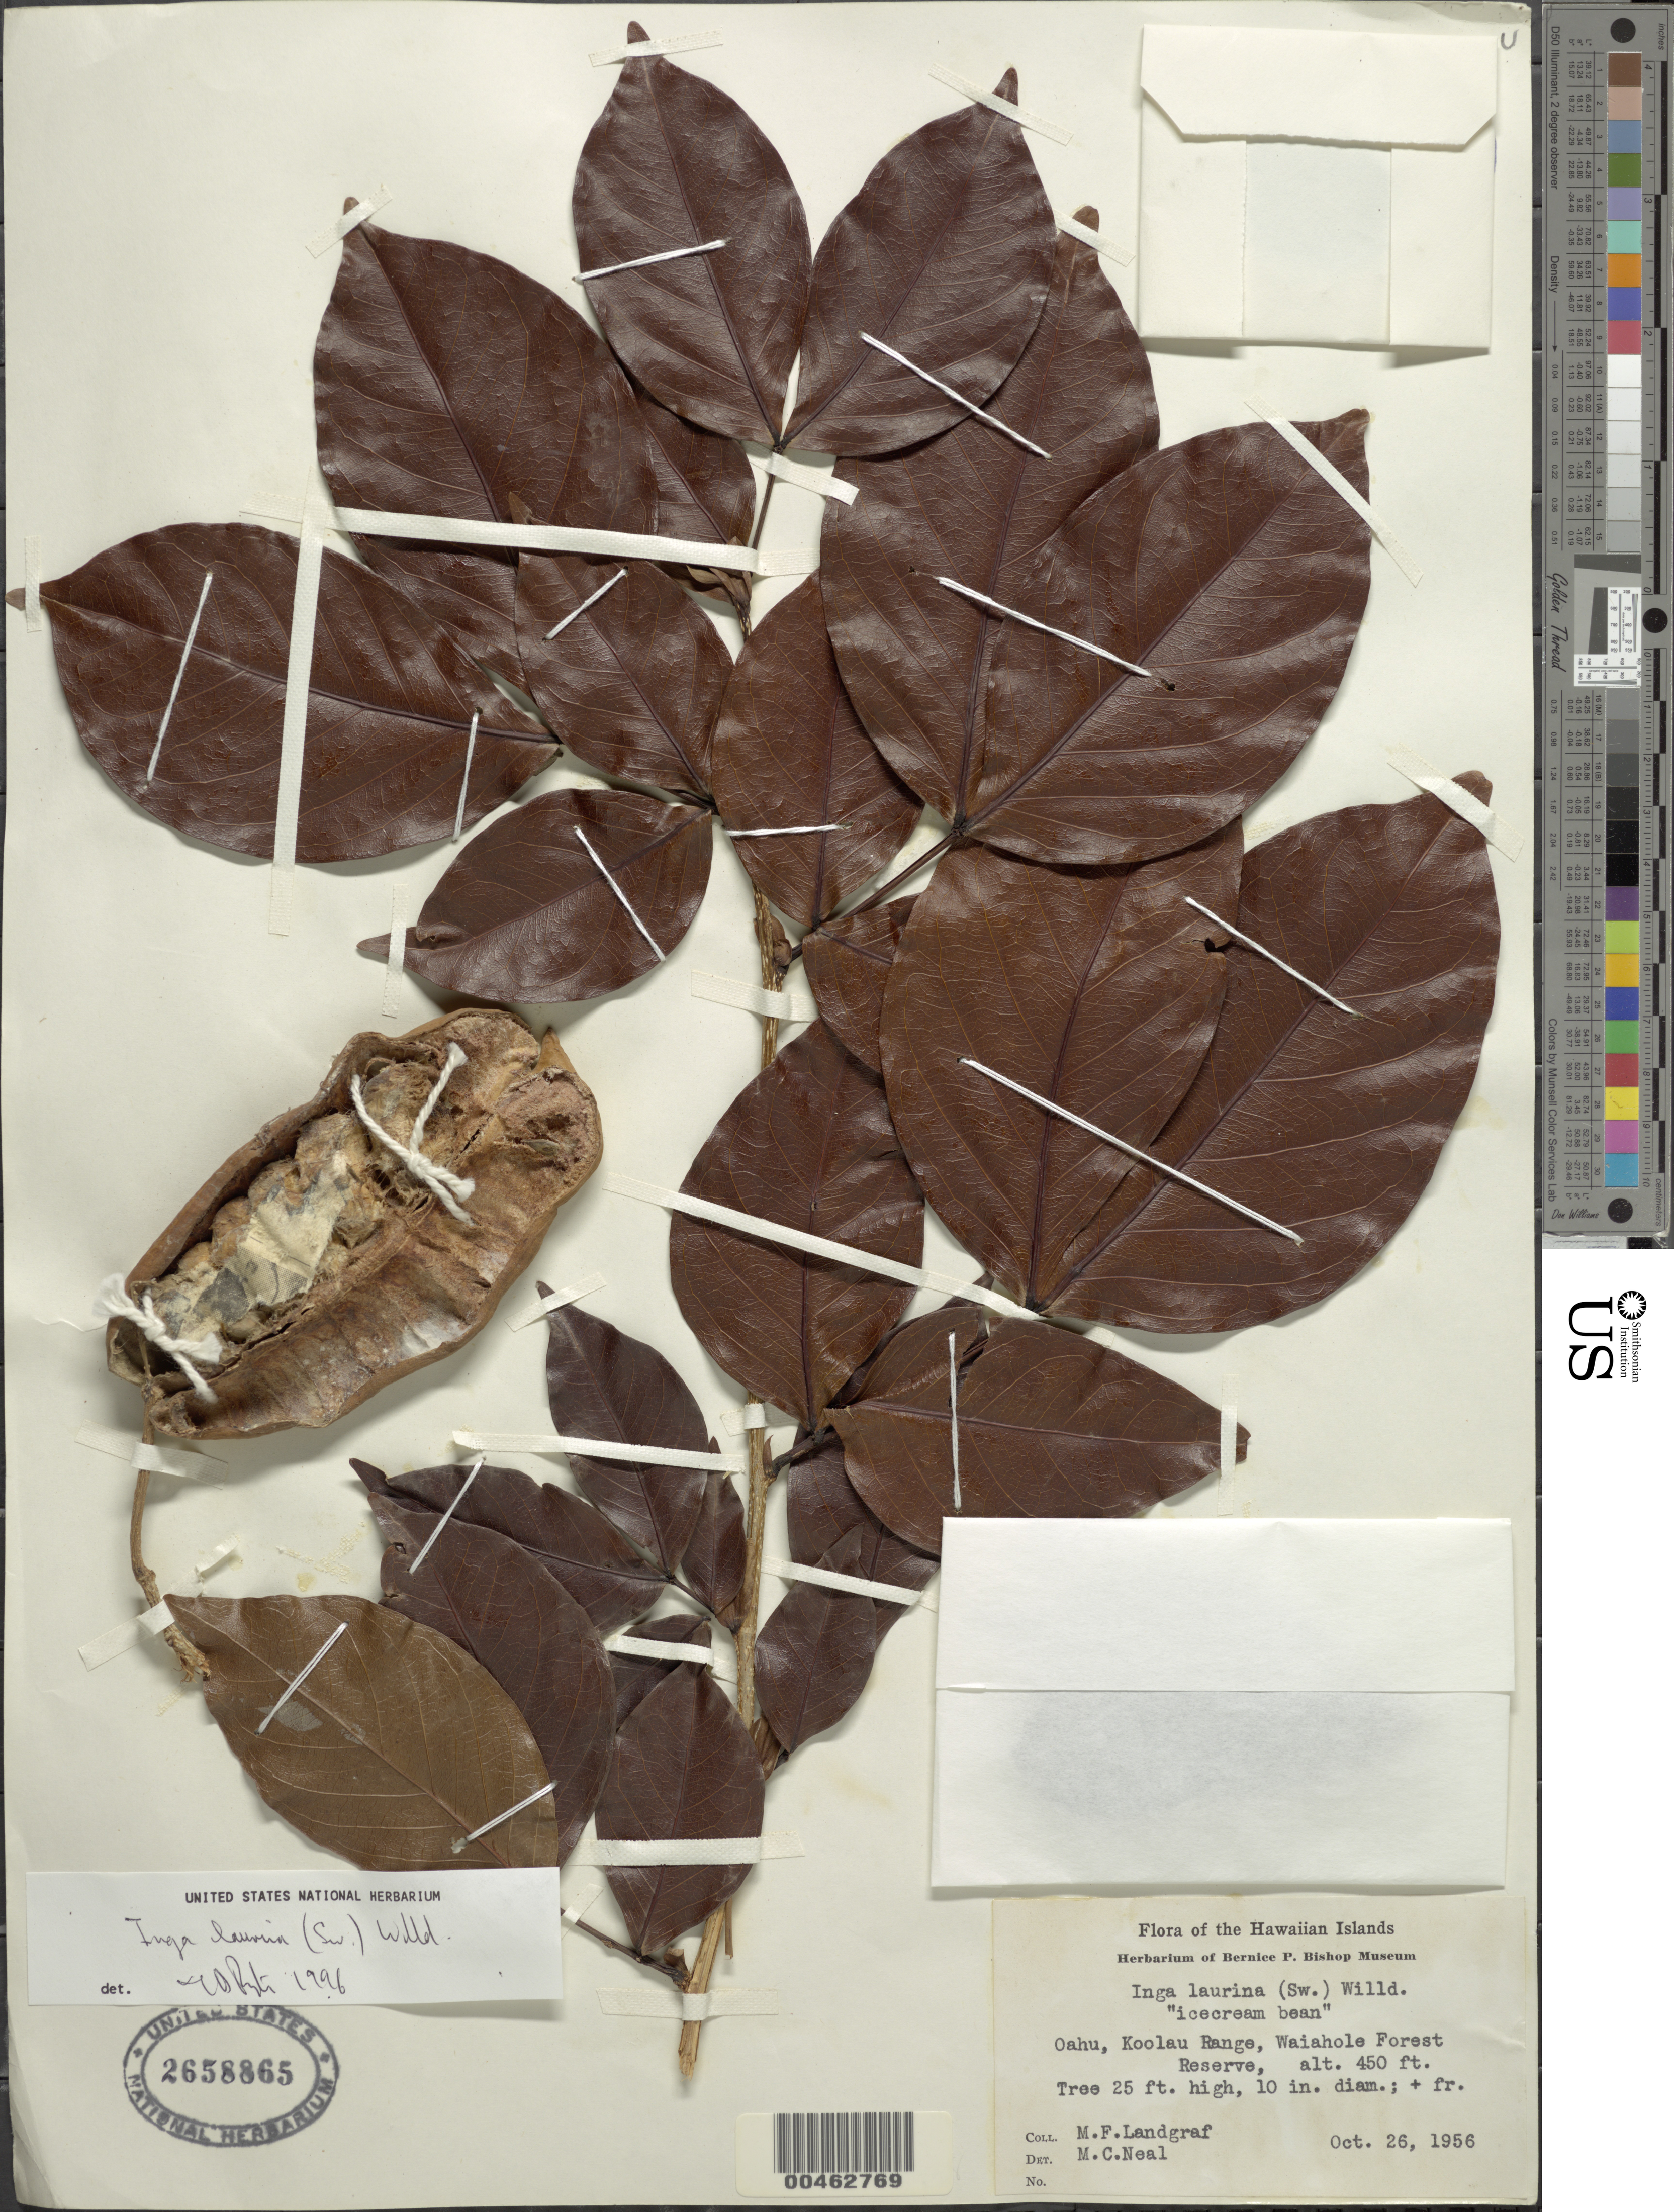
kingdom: Plantae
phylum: Tracheophyta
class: Magnoliopsida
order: Fabales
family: Fabaceae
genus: Inga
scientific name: Inga laurina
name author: (Sw.) Willd.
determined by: Ning, W. S.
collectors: M. Landgraf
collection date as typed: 26 Oct 1956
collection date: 1956-10-26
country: United States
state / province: Hawaii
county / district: Honolulu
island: Oahu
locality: Koolau Range, Waiahole Forest Reserve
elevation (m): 137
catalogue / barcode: US 2658865